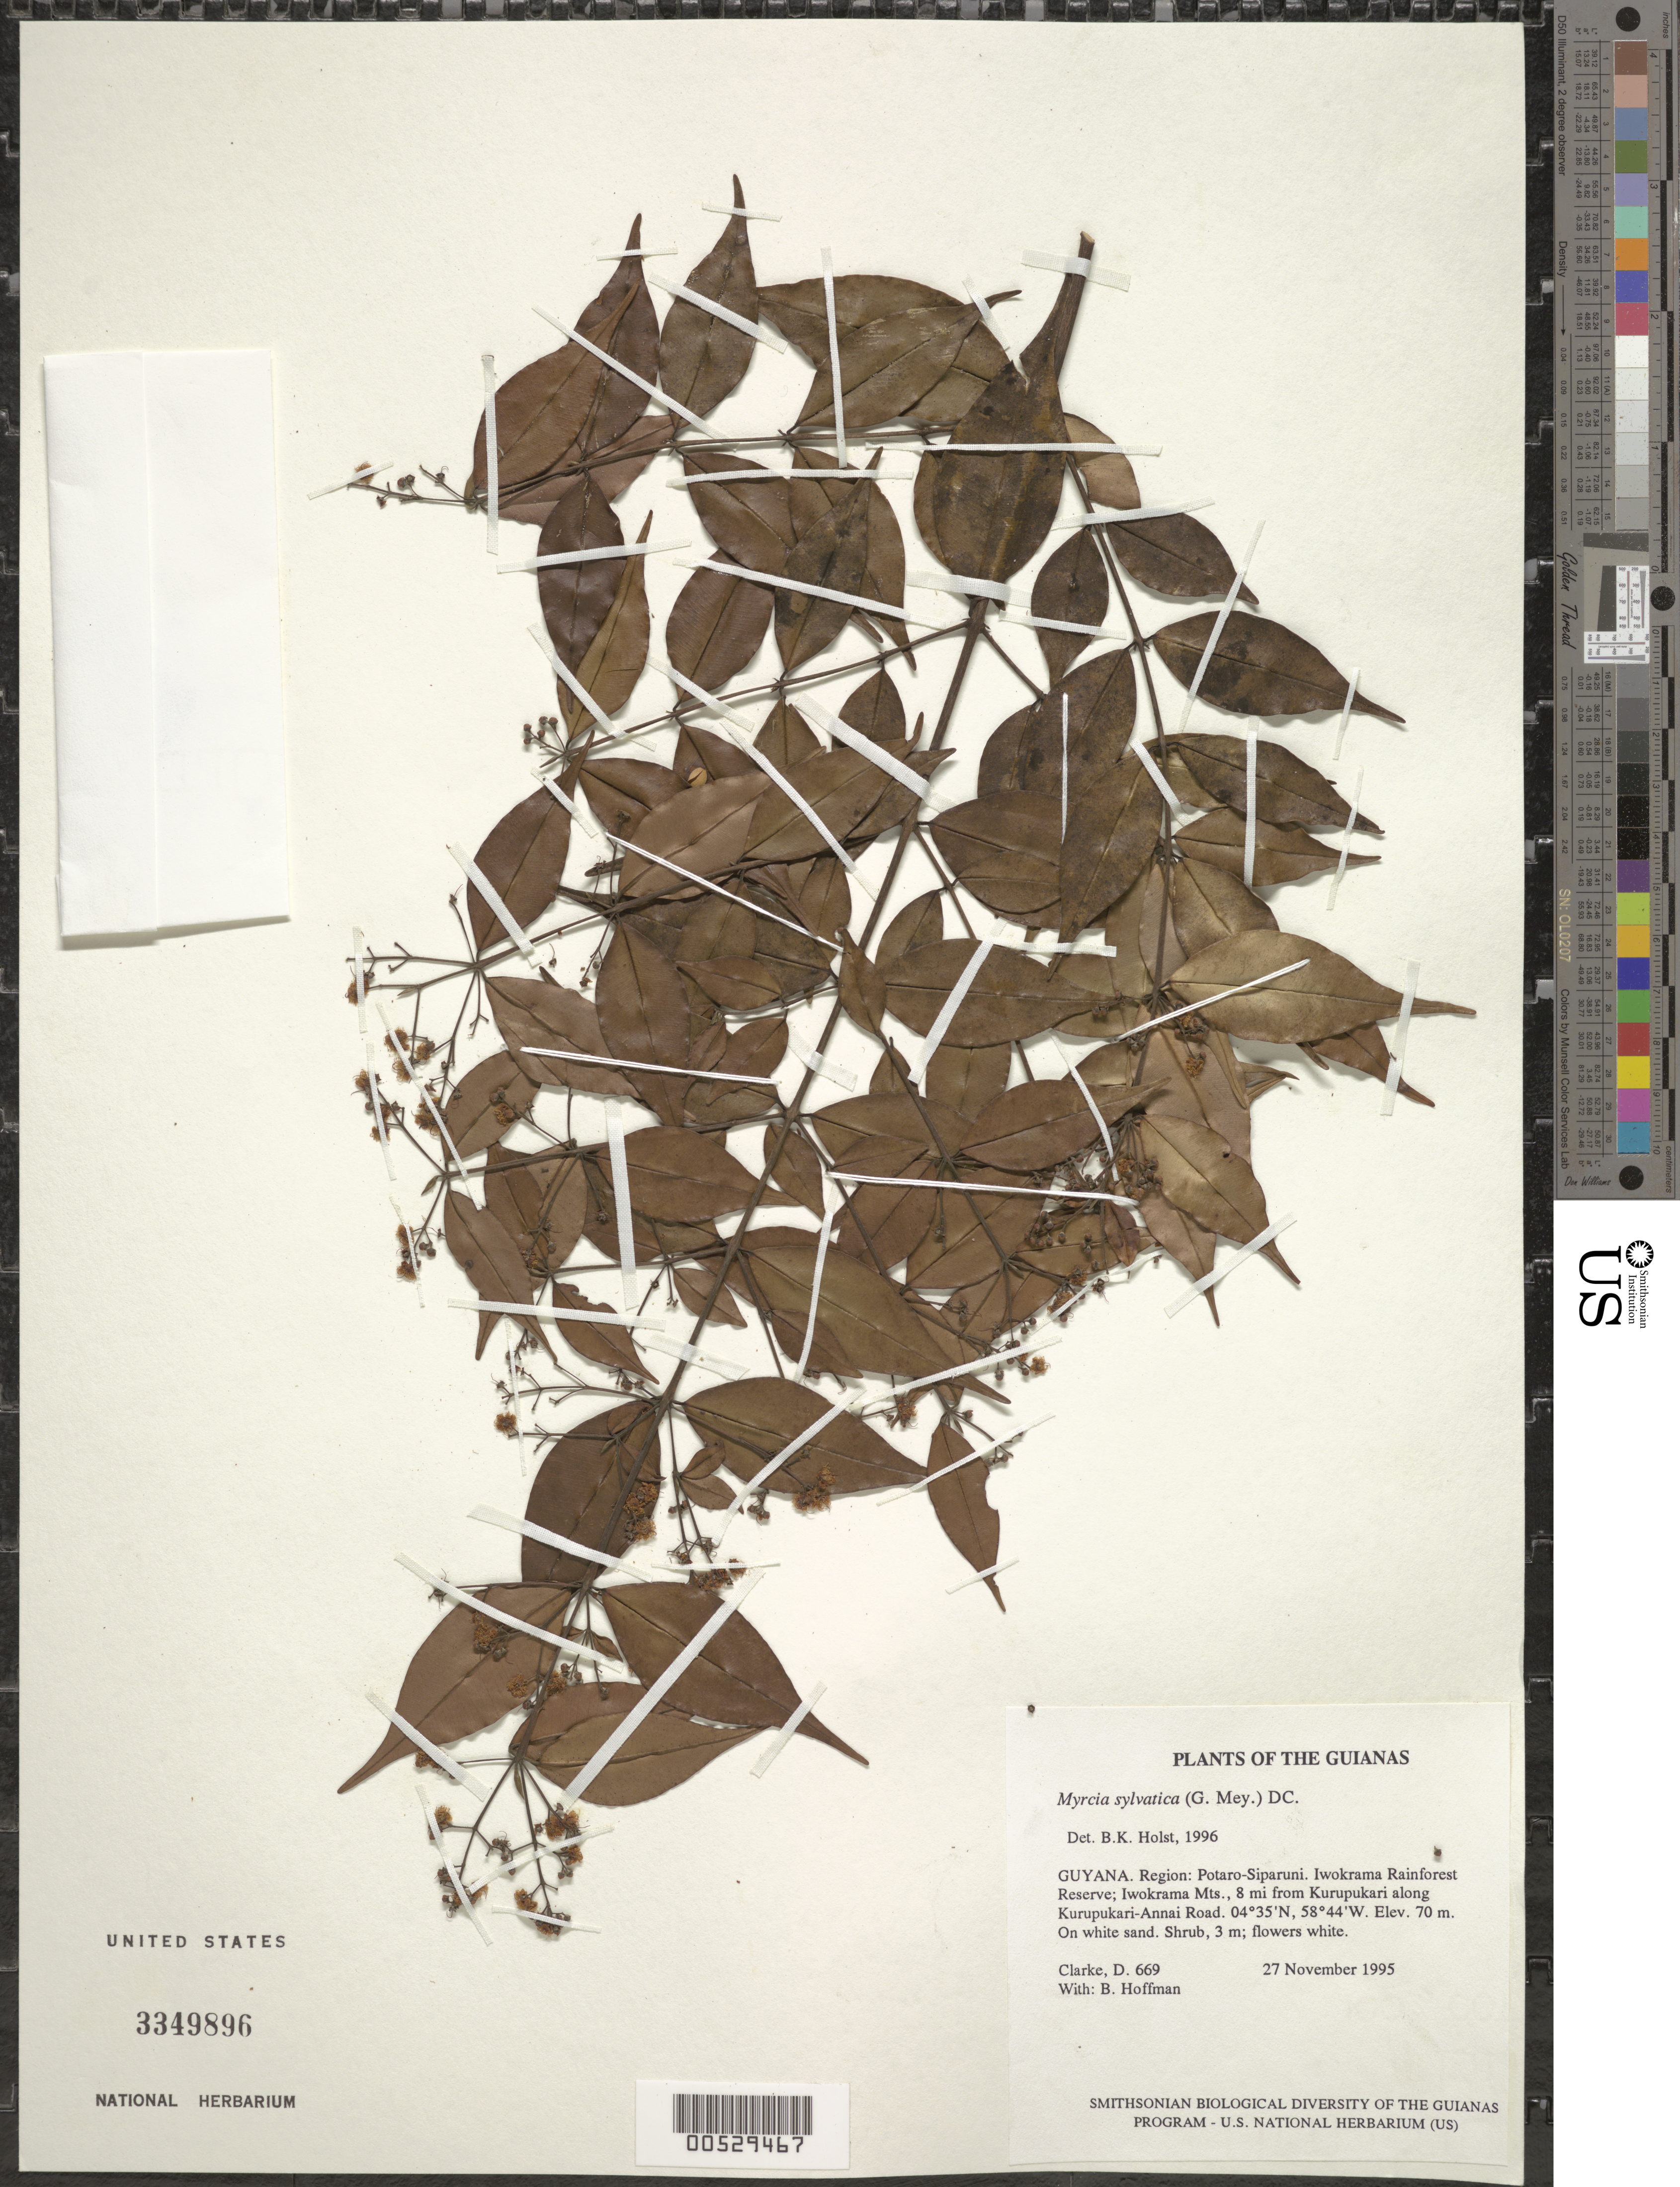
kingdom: Plantae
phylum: Tracheophyta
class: Magnoliopsida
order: Myrtales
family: Myrtaceae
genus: Myrcia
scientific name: Myrcia sylvatica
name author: (G. Mey.) DC.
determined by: Holst, Bruce K.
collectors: H. D. Clarke & B. Hoffman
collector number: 669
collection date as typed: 27 November 1995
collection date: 1995-11-27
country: Guyana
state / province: Potaro-Siparuni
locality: Iwokrama Rainforest Reserve; Iwokrama Mts., 8 mi from Kurupukari along Kurupukari-Annai Road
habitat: On white sand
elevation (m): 70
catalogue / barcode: US 3349896